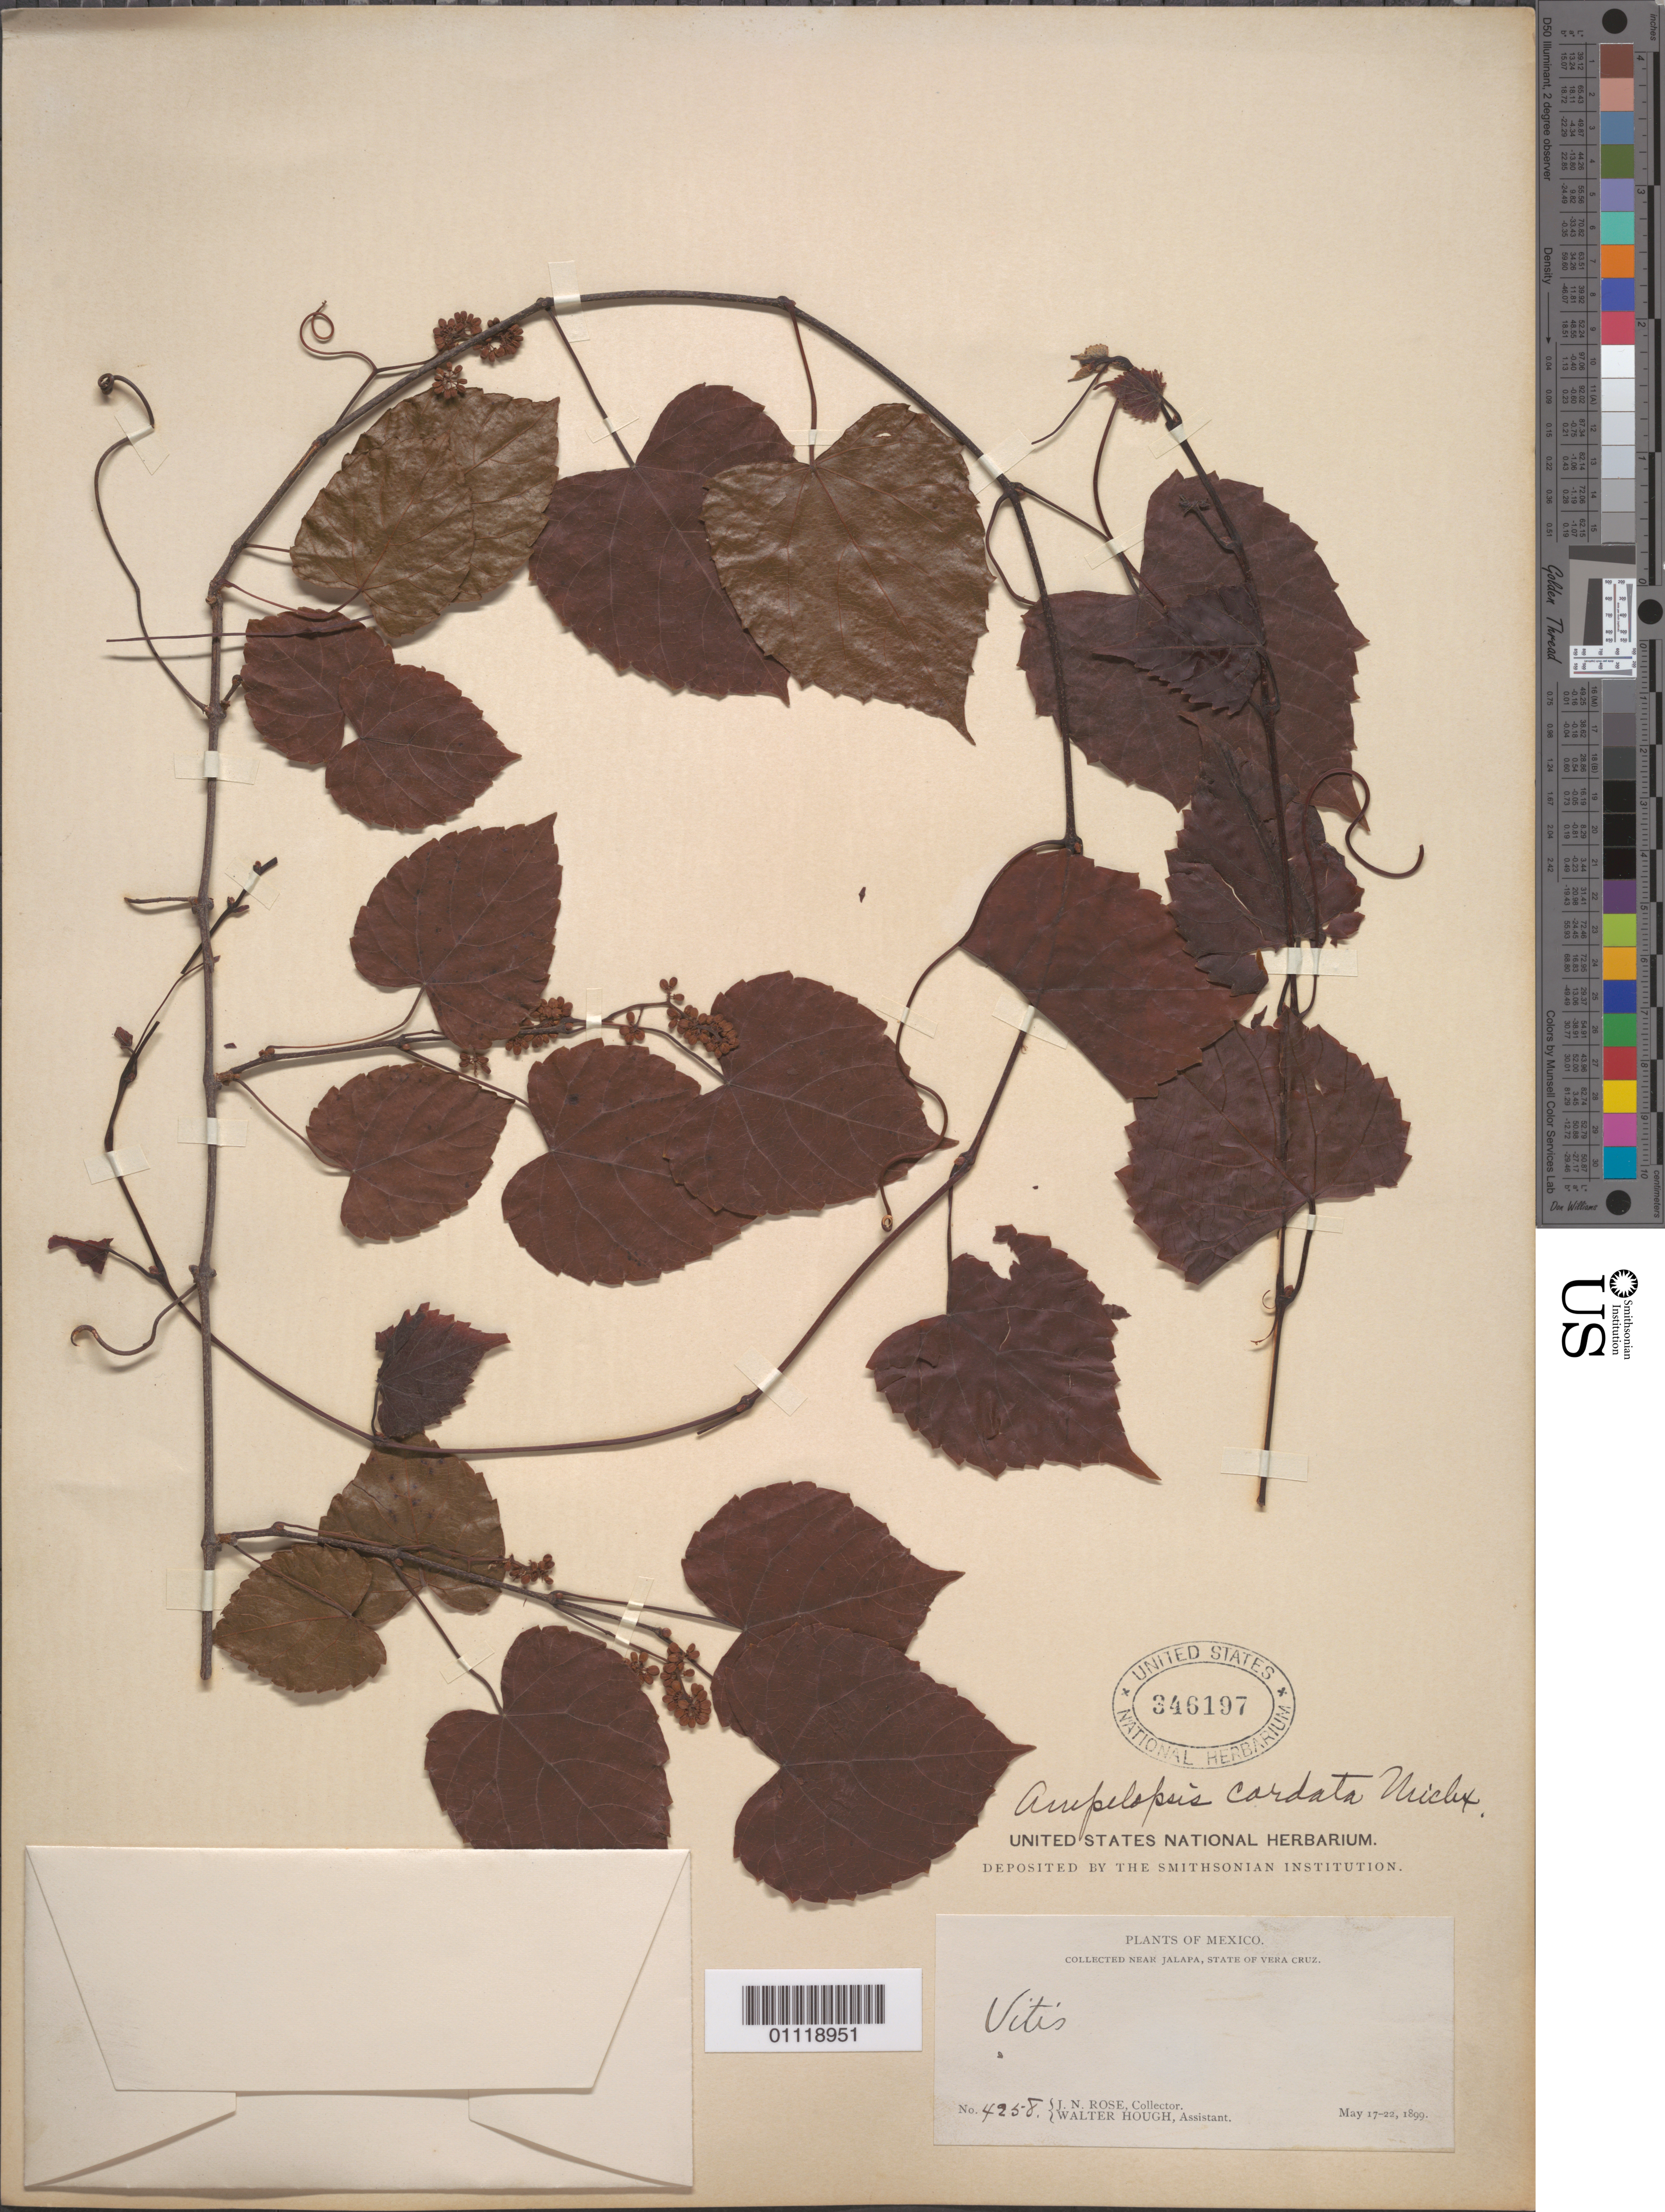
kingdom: Plantae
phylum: Tracheophyta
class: Magnoliopsida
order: Vitales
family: Vitaceae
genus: Ampelopsis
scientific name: Ampelopsis cordata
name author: Michx.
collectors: J. N. Rose & W. Hough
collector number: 4258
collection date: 1899-05-17/1899-05-22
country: Mexico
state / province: Veracruz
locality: Near Jalapa.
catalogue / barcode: US 346197